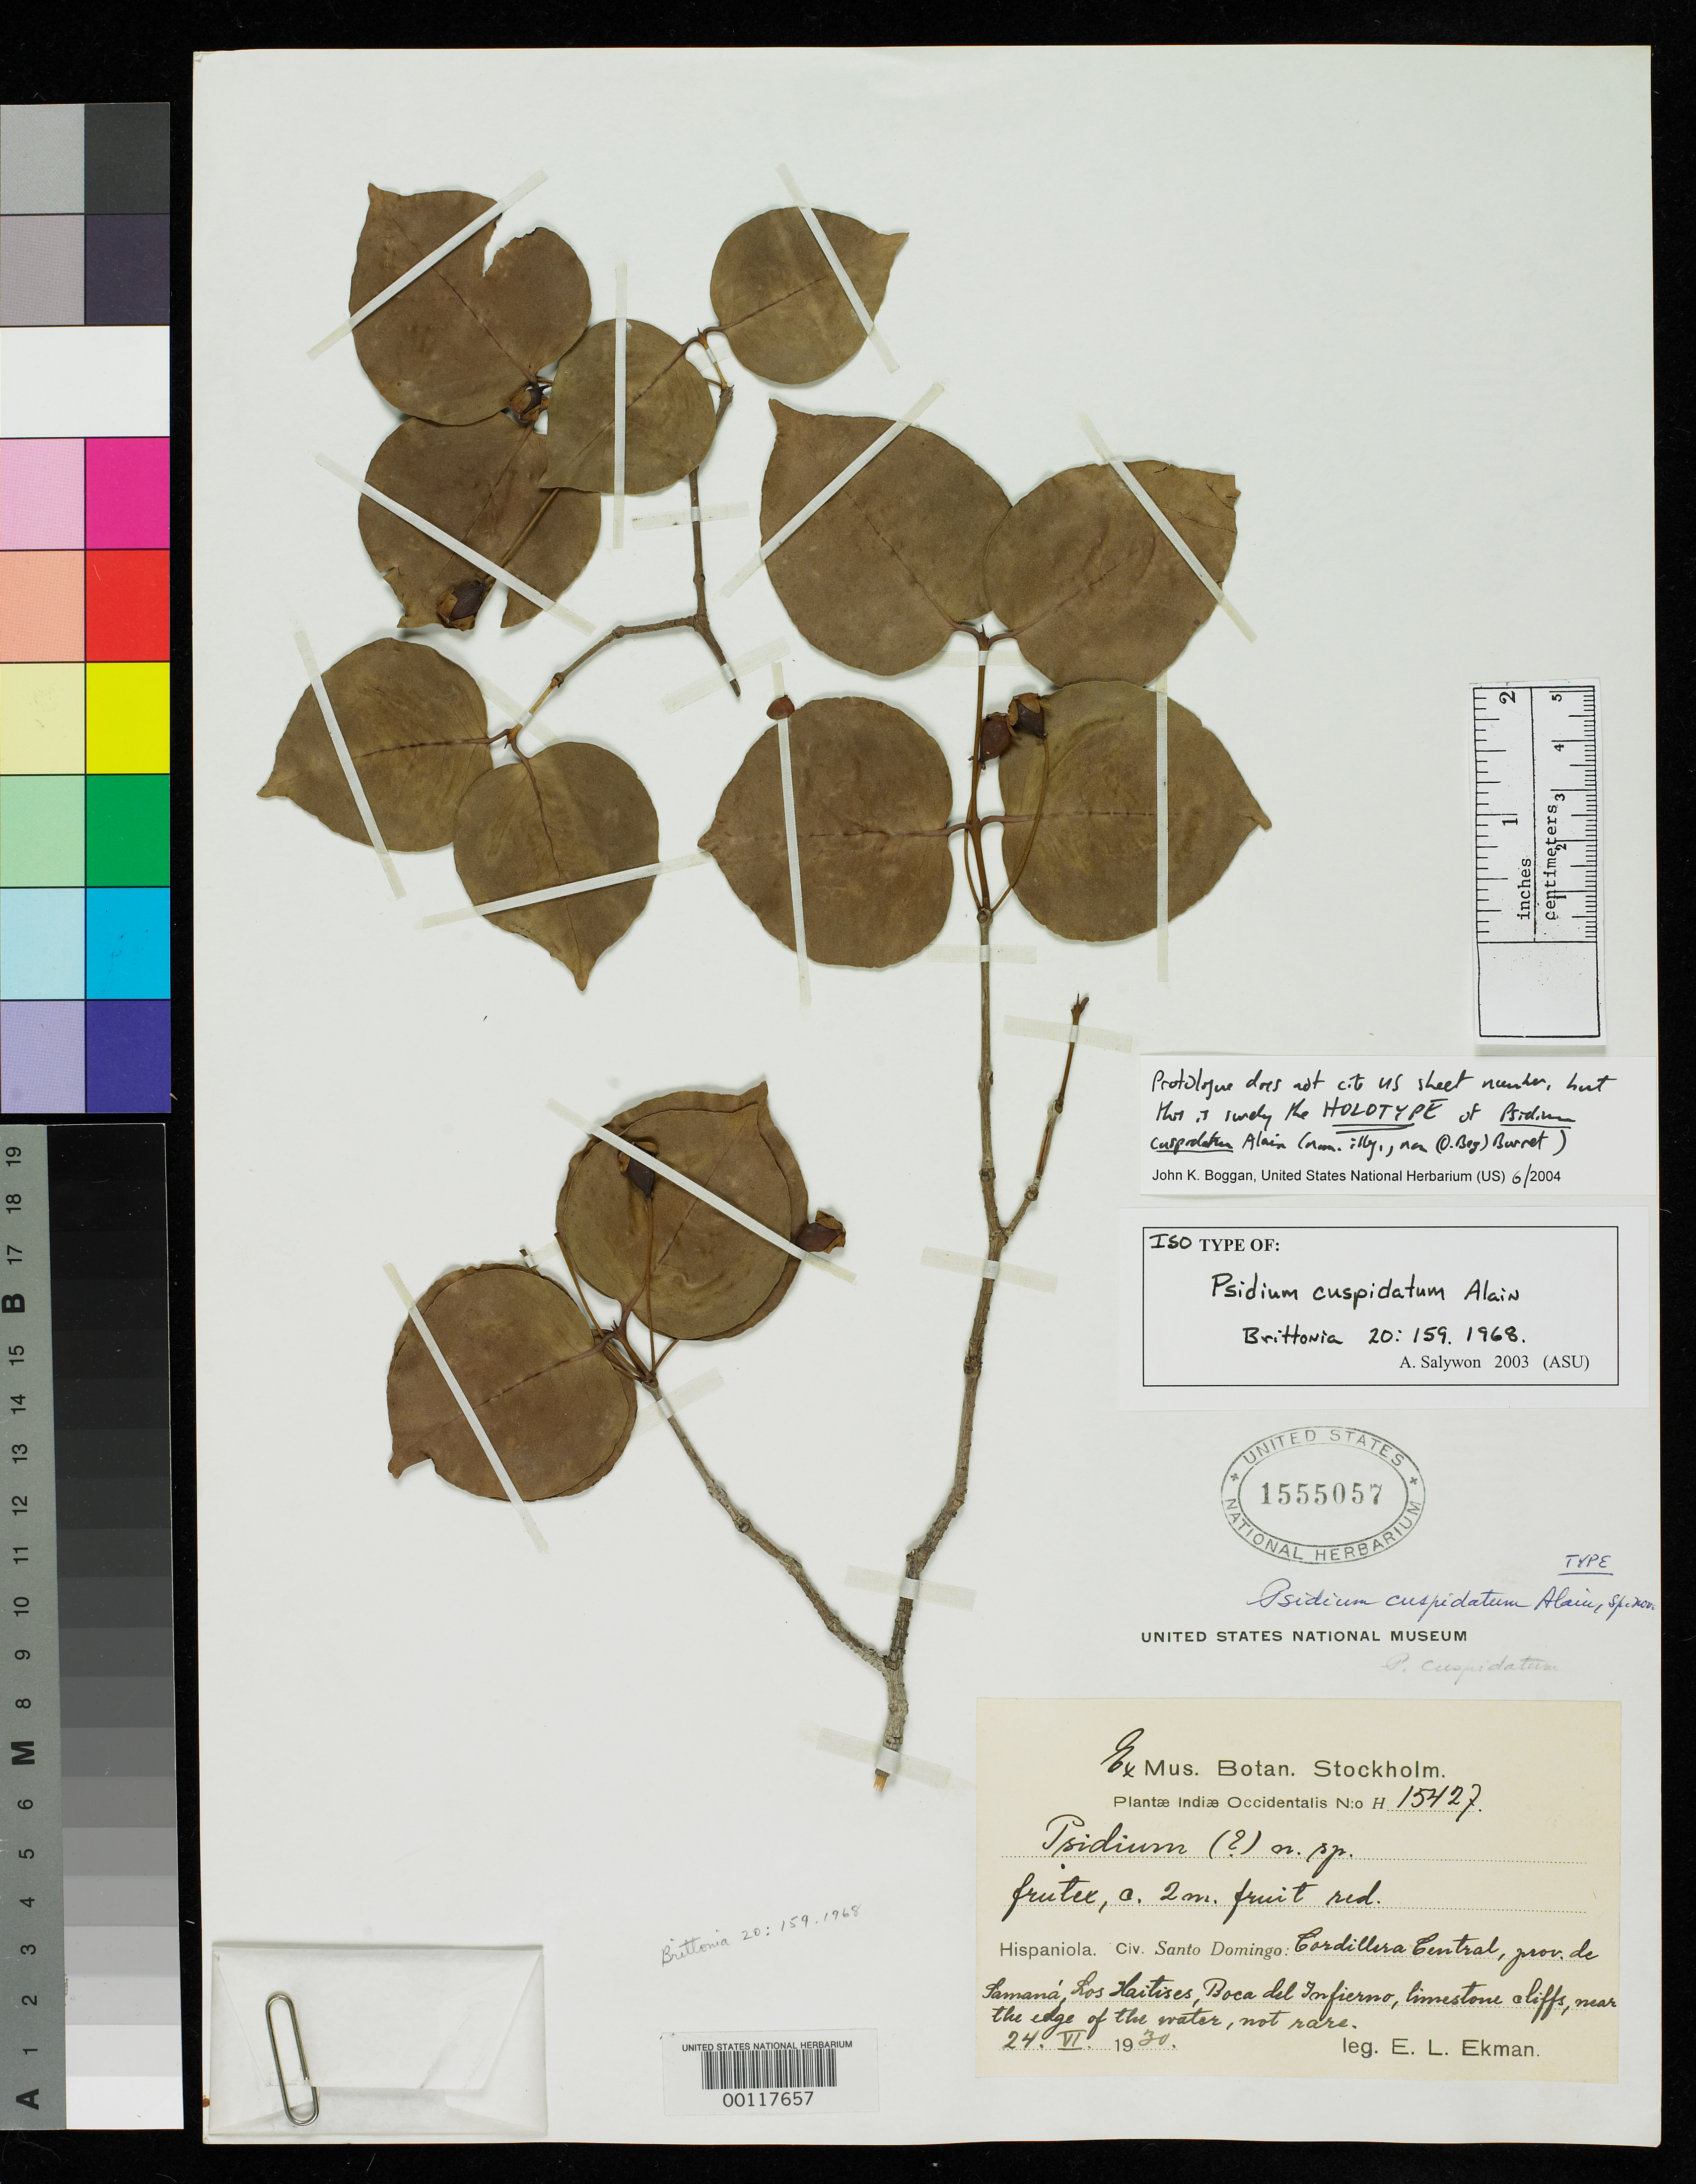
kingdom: Plantae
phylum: Tracheophyta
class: Magnoliopsida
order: Myrtales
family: Myrtaceae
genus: Psidium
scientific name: Psidium cuspidatum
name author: Alain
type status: Holotype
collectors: E. L. Ekman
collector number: H 15427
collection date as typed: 24 Jun 1930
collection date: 1930-06-24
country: Dominican Republic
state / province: Samaná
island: Hispaniola Island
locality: Hispaniola. Civ. Santo Domingo: Cordillera Central, prov. De Samaná, Los Haitises, Boca del Infierno.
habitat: Limestone cliffs, near the edge of the water, not rare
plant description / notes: Non (O. Berg) Burret (1941).; Annotated as "isotype" by A. Salywon 2003 (ASU) but surely the holotype.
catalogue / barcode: US 1555057